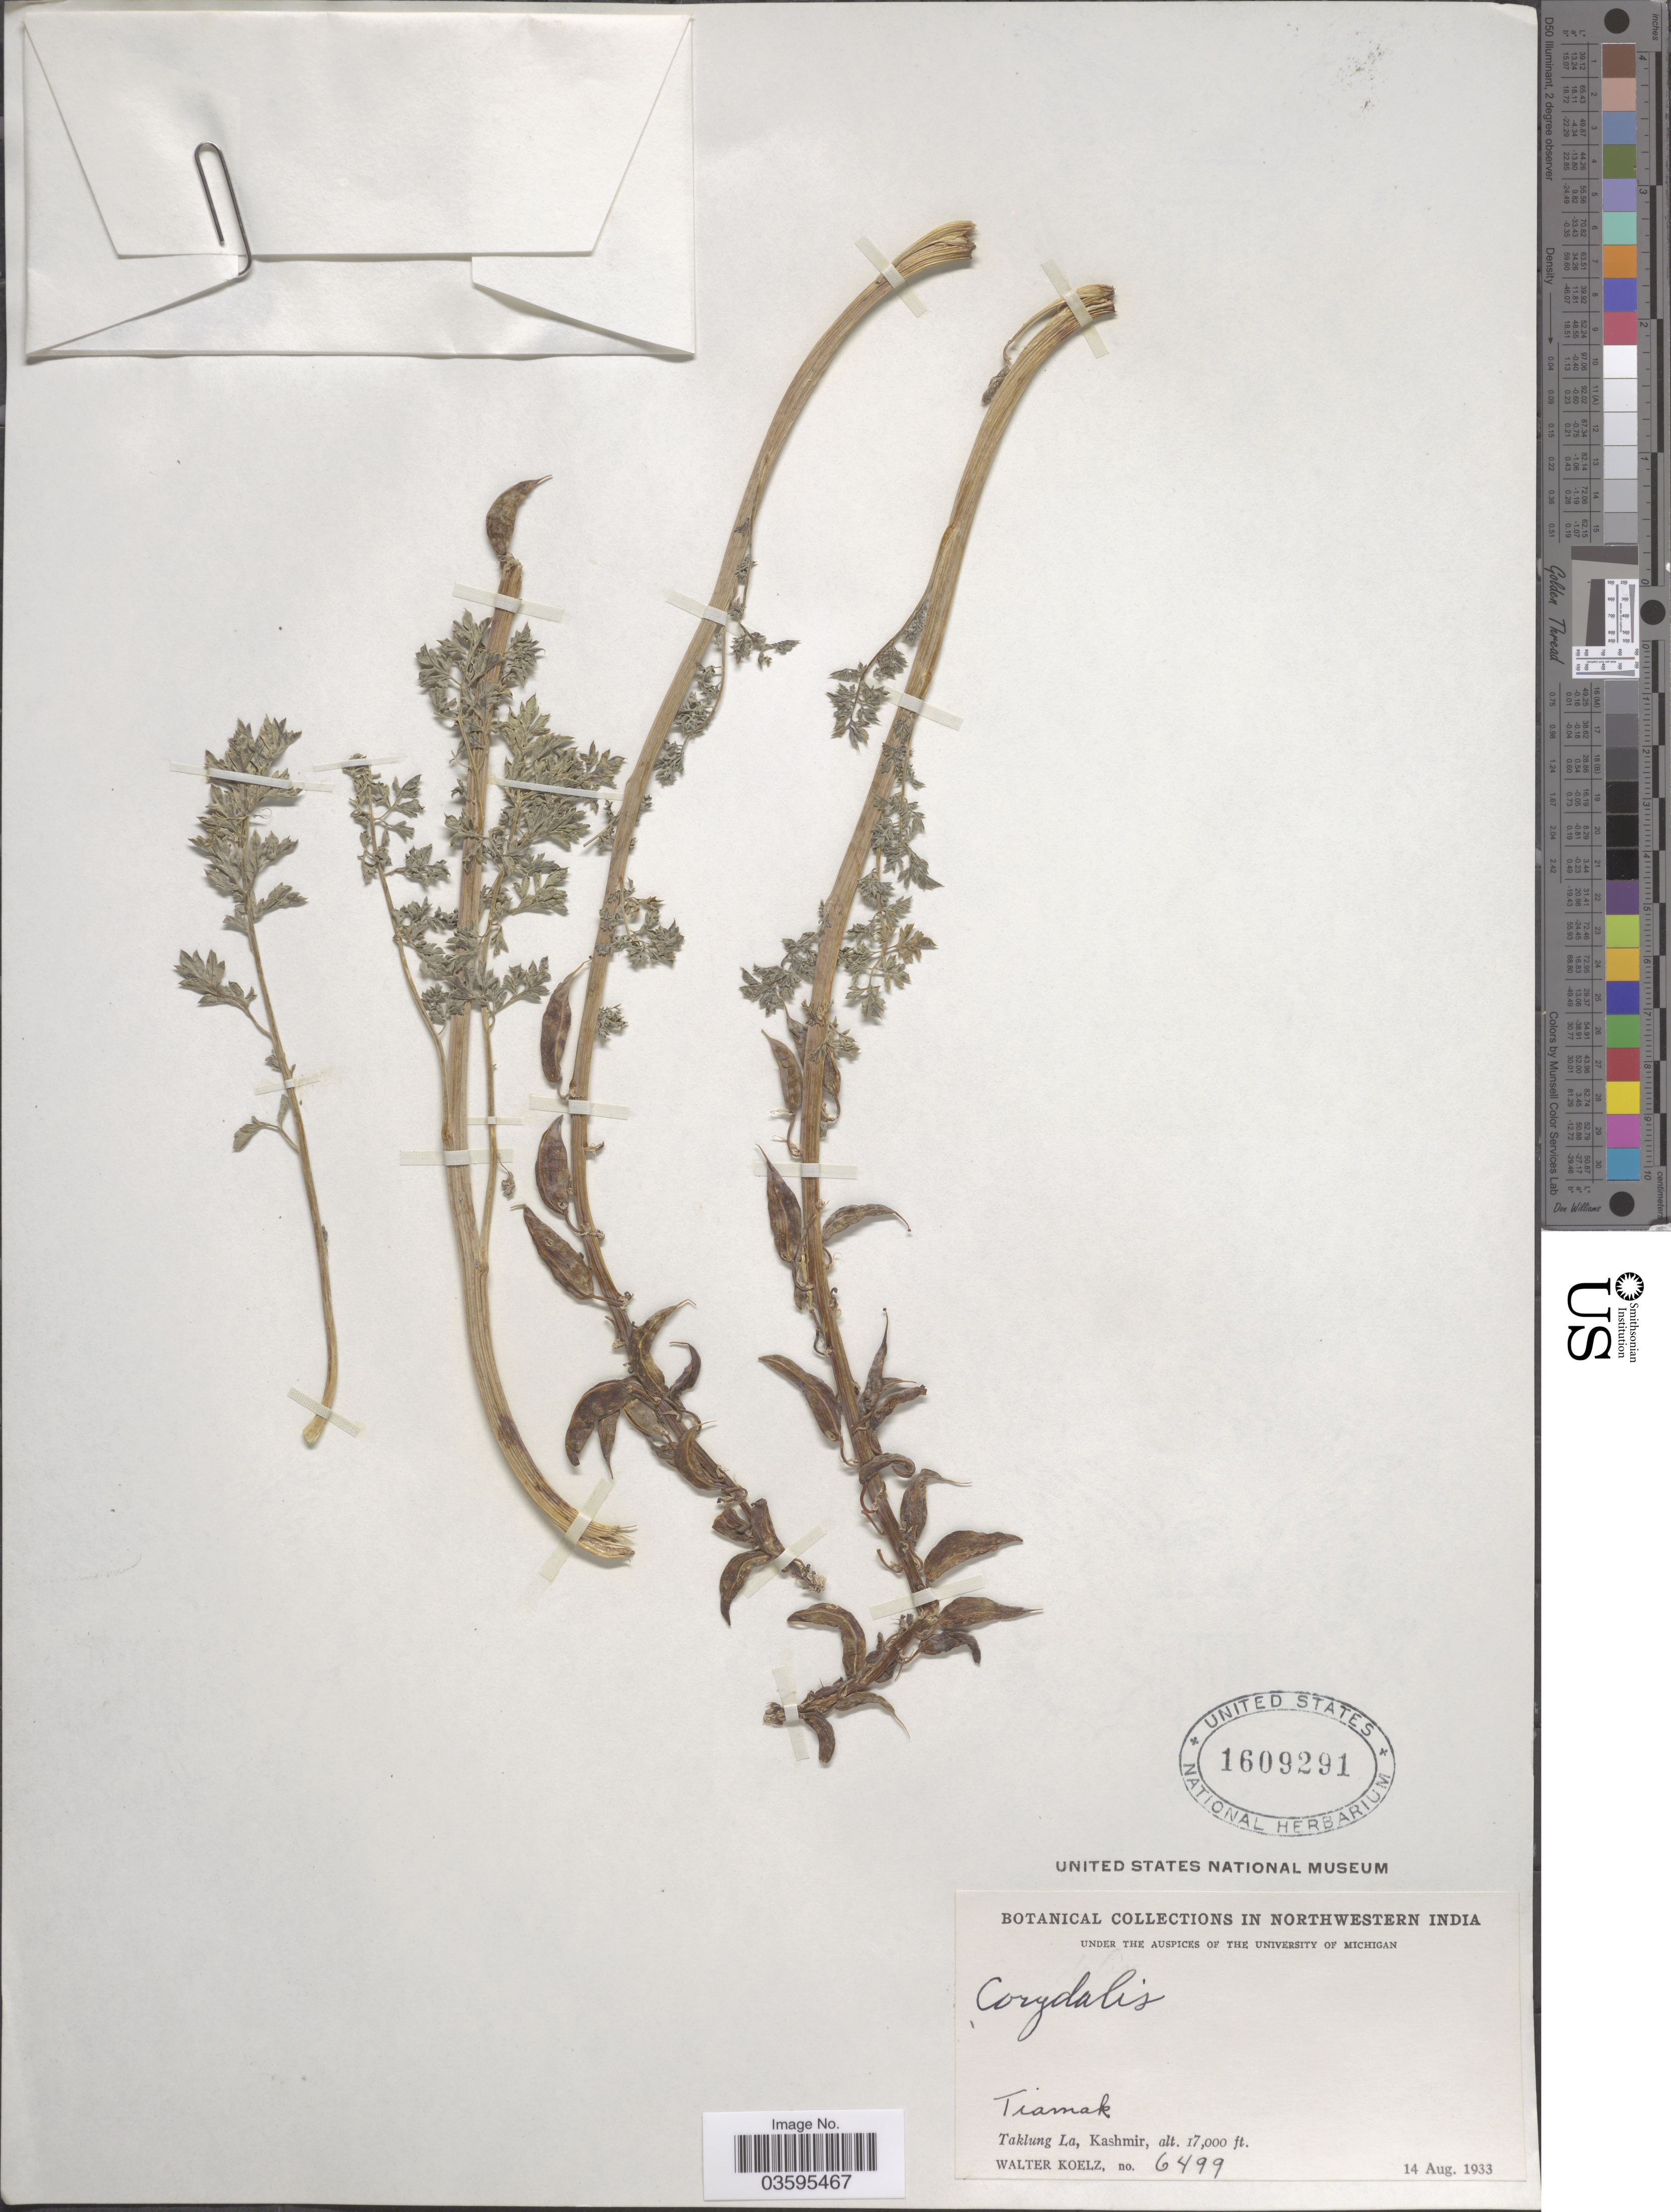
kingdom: Plantae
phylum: Tracheophyta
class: Magnoliopsida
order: Ranunculales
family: Papaveraceae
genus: Corydalis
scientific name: Corydalis sp.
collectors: W. N. Koelz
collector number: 6499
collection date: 1933-08-14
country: India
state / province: Jammu and Kashmir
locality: Northwestern India. Tiamak. Taklung La, Kashmir.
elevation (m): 5182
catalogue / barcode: US 1609291